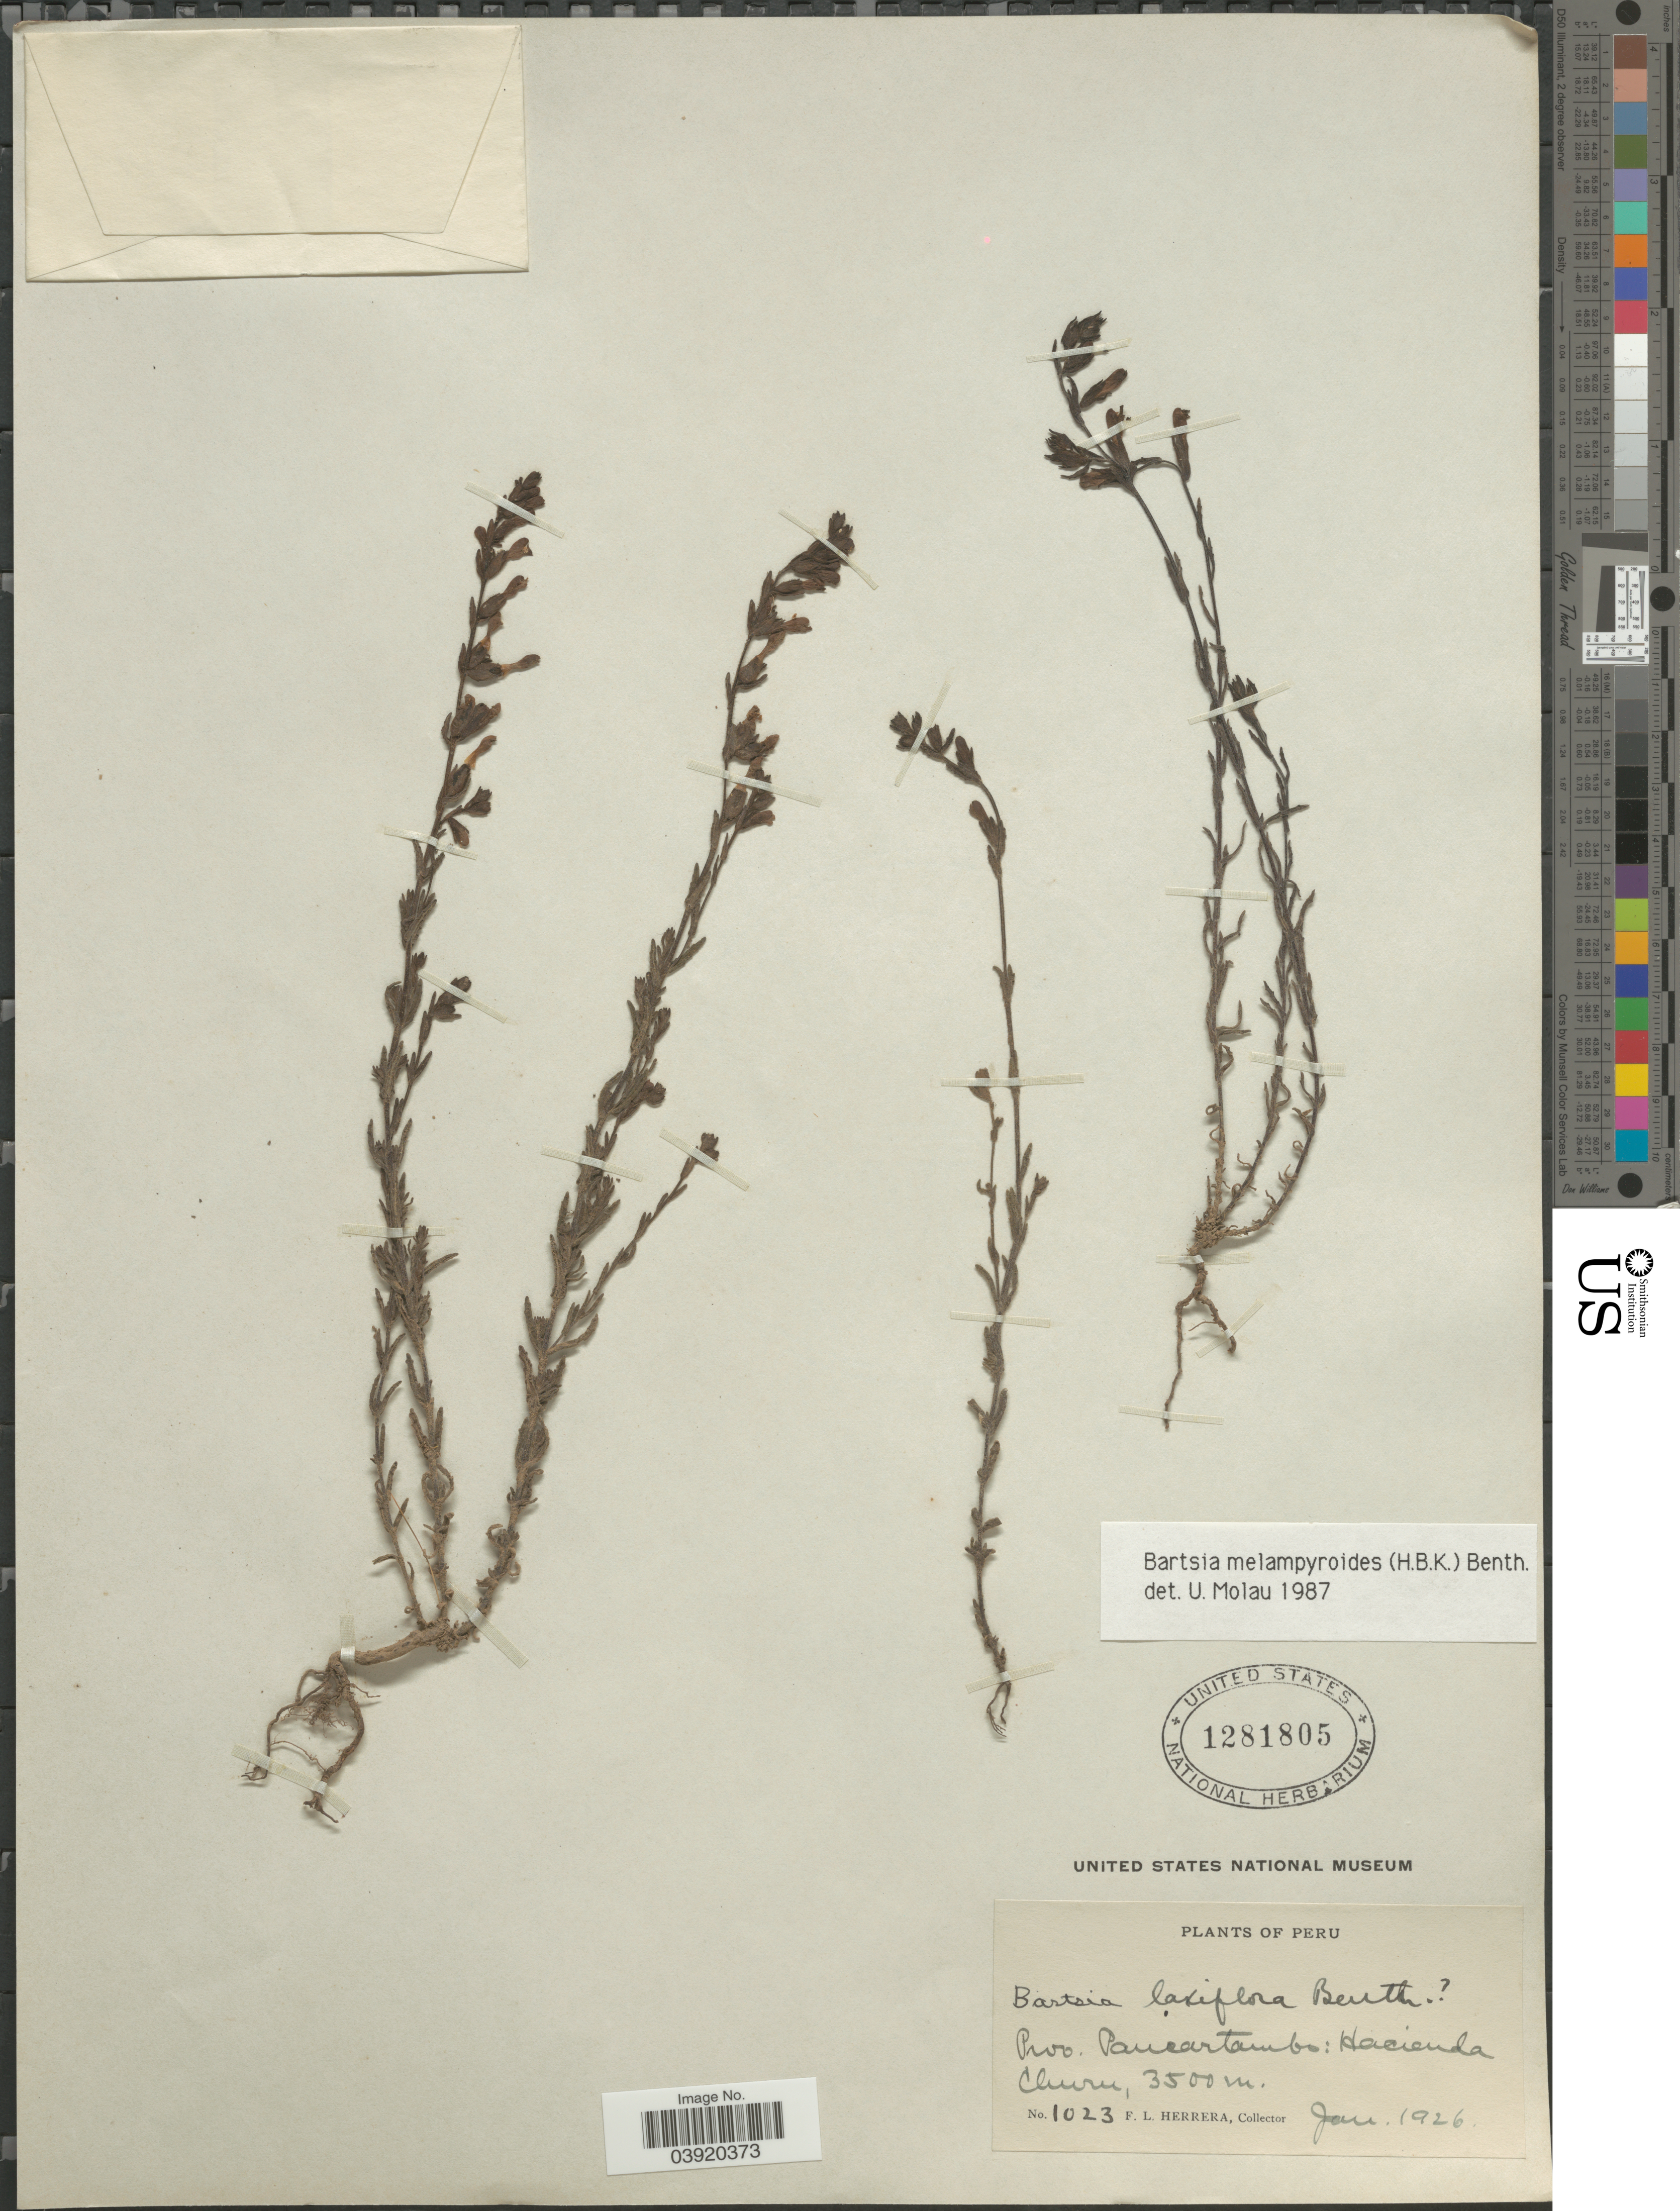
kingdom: Plantae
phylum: Tracheophyta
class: Magnoliopsida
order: Lamiales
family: Orobanchaceae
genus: Bartsia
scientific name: Bartsia melampyroides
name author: (Kunth) Benth.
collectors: F. L. Herrera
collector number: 1023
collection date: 1926-01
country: Peru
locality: Prov. Paucartambo: Hacienda Churu.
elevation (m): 3500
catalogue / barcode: US 1281805